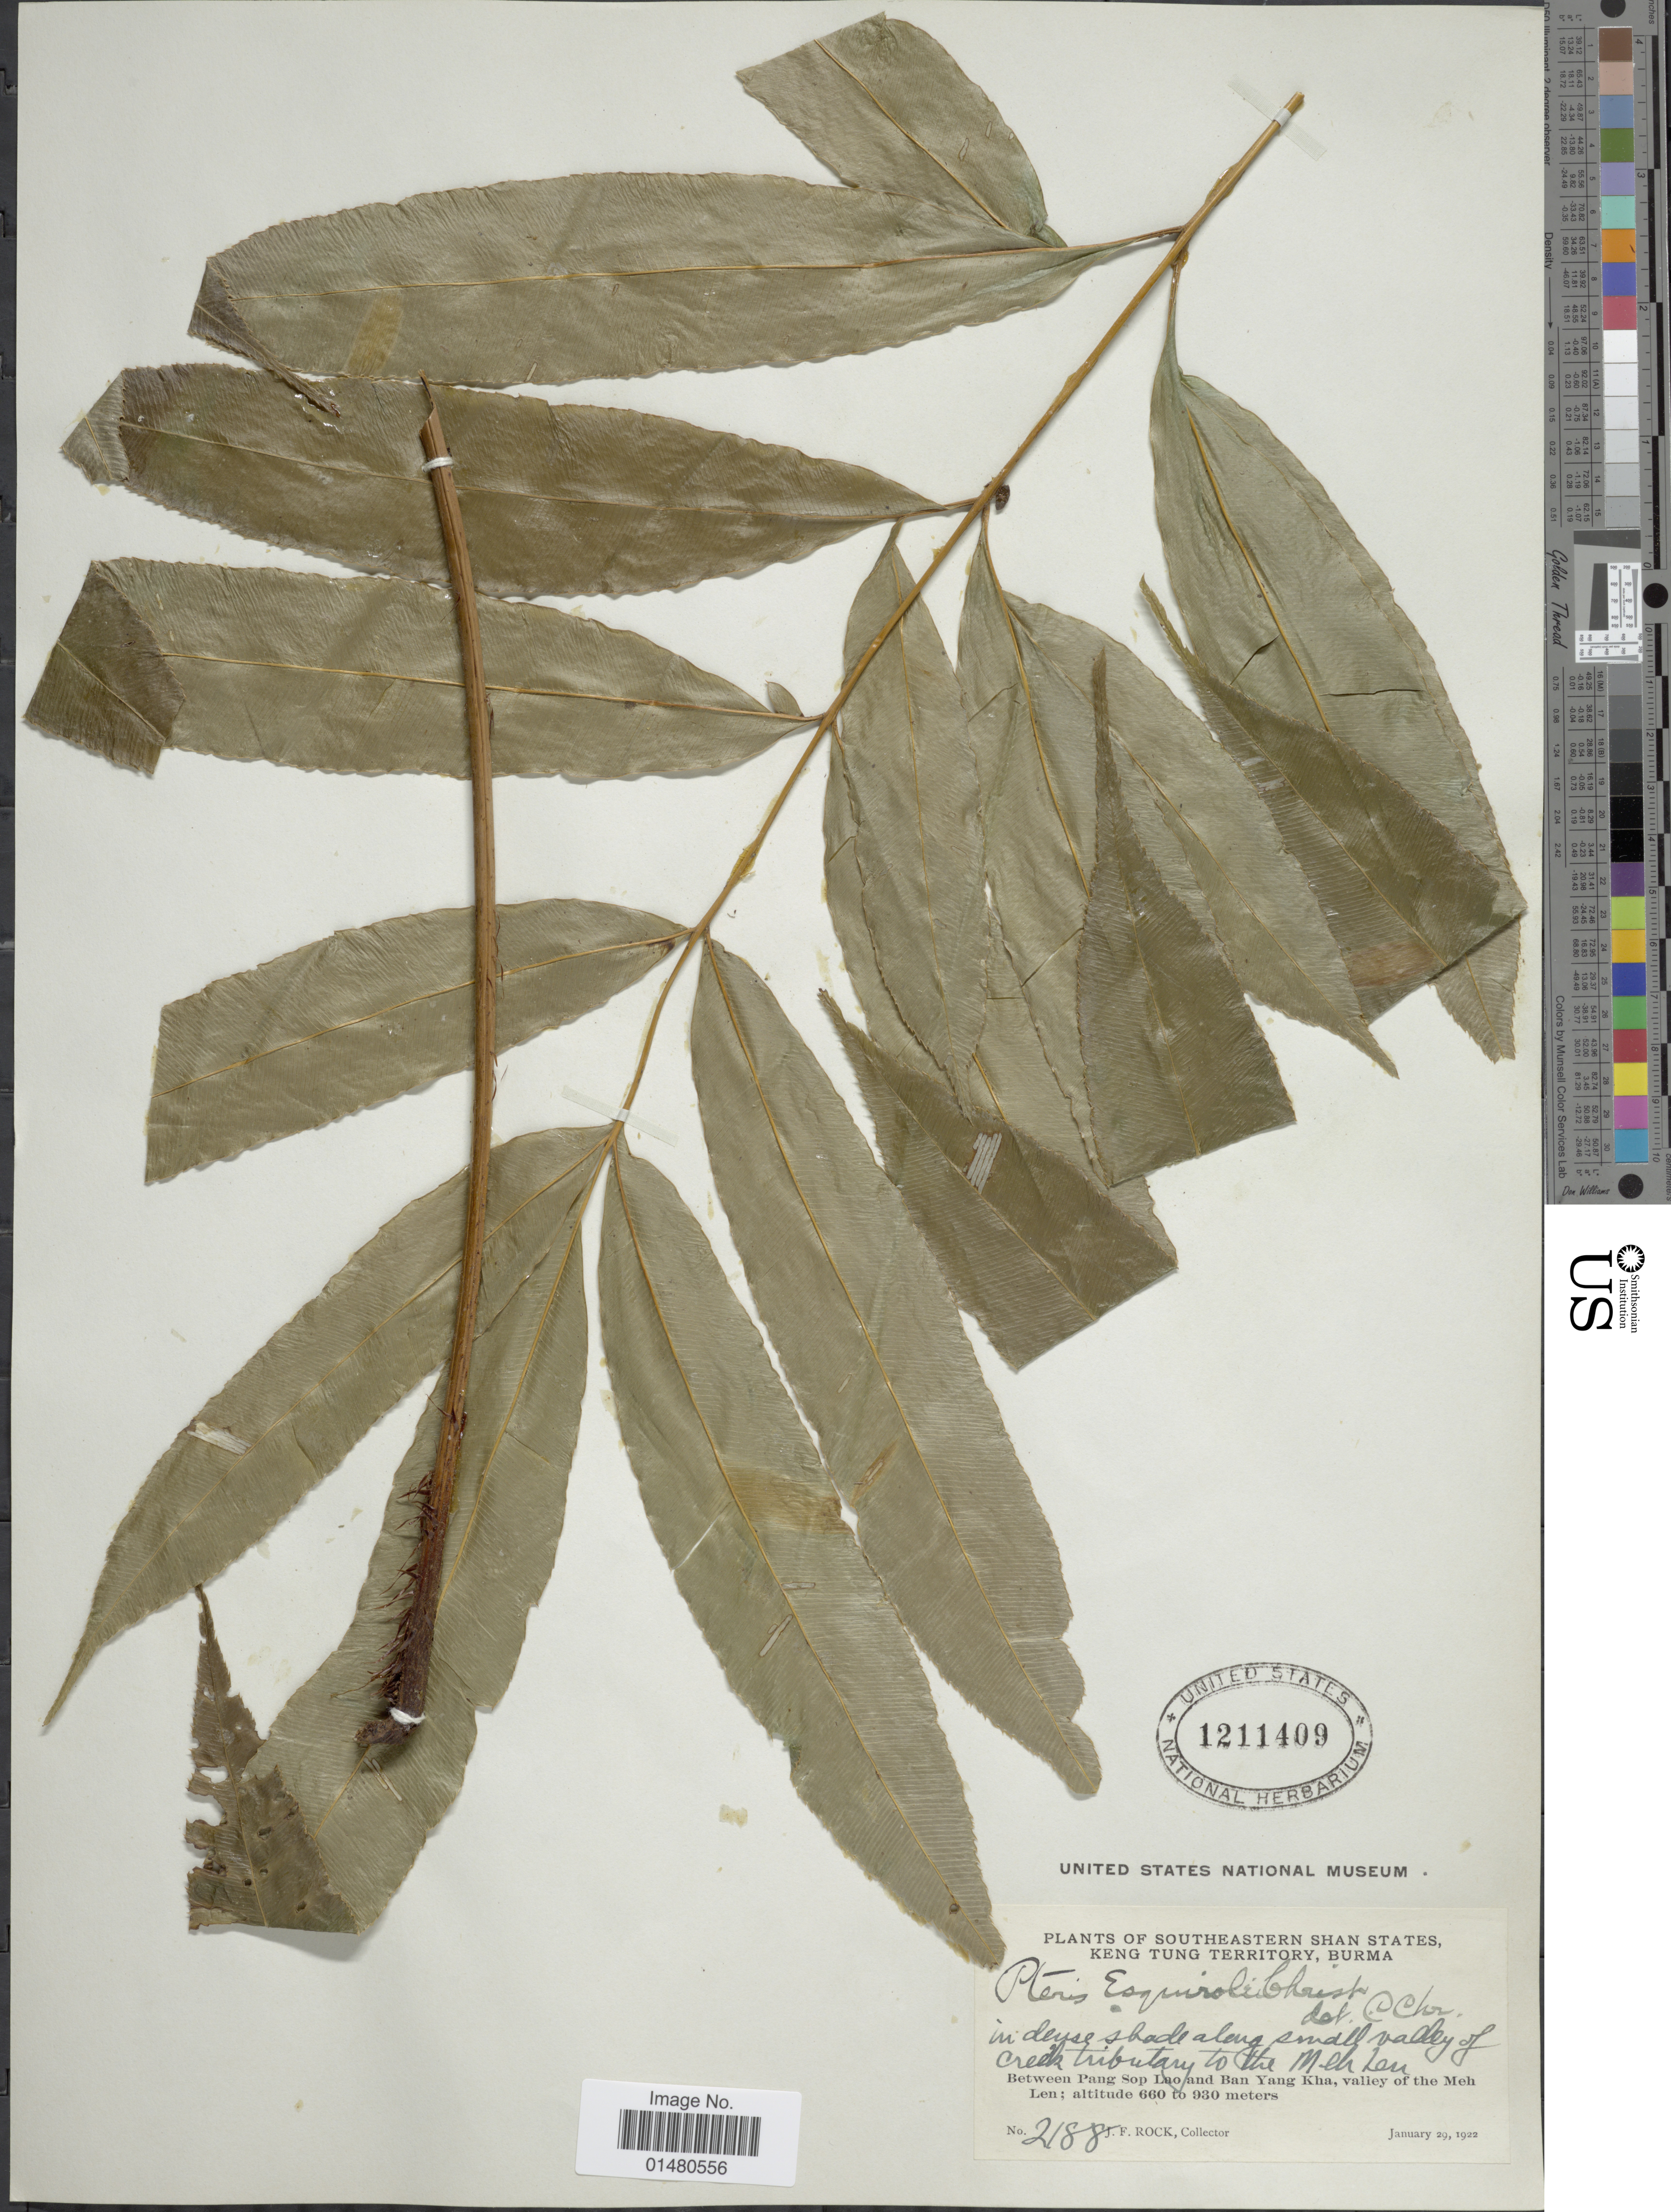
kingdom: Plantae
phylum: Tracheophyta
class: Polypodiopsida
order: Polypodiales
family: Pteridaceae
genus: Pteris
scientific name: Pteris esquirolii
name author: Christ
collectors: J. Rock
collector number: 2188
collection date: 1922-01-29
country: Myanmar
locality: Southeastern Shan States Burma, Keng Tung Territory, Bteween Pang Sop Lao and Ban Yang Kha, valley o fthe Meh Len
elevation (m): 660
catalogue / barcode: US 1211409